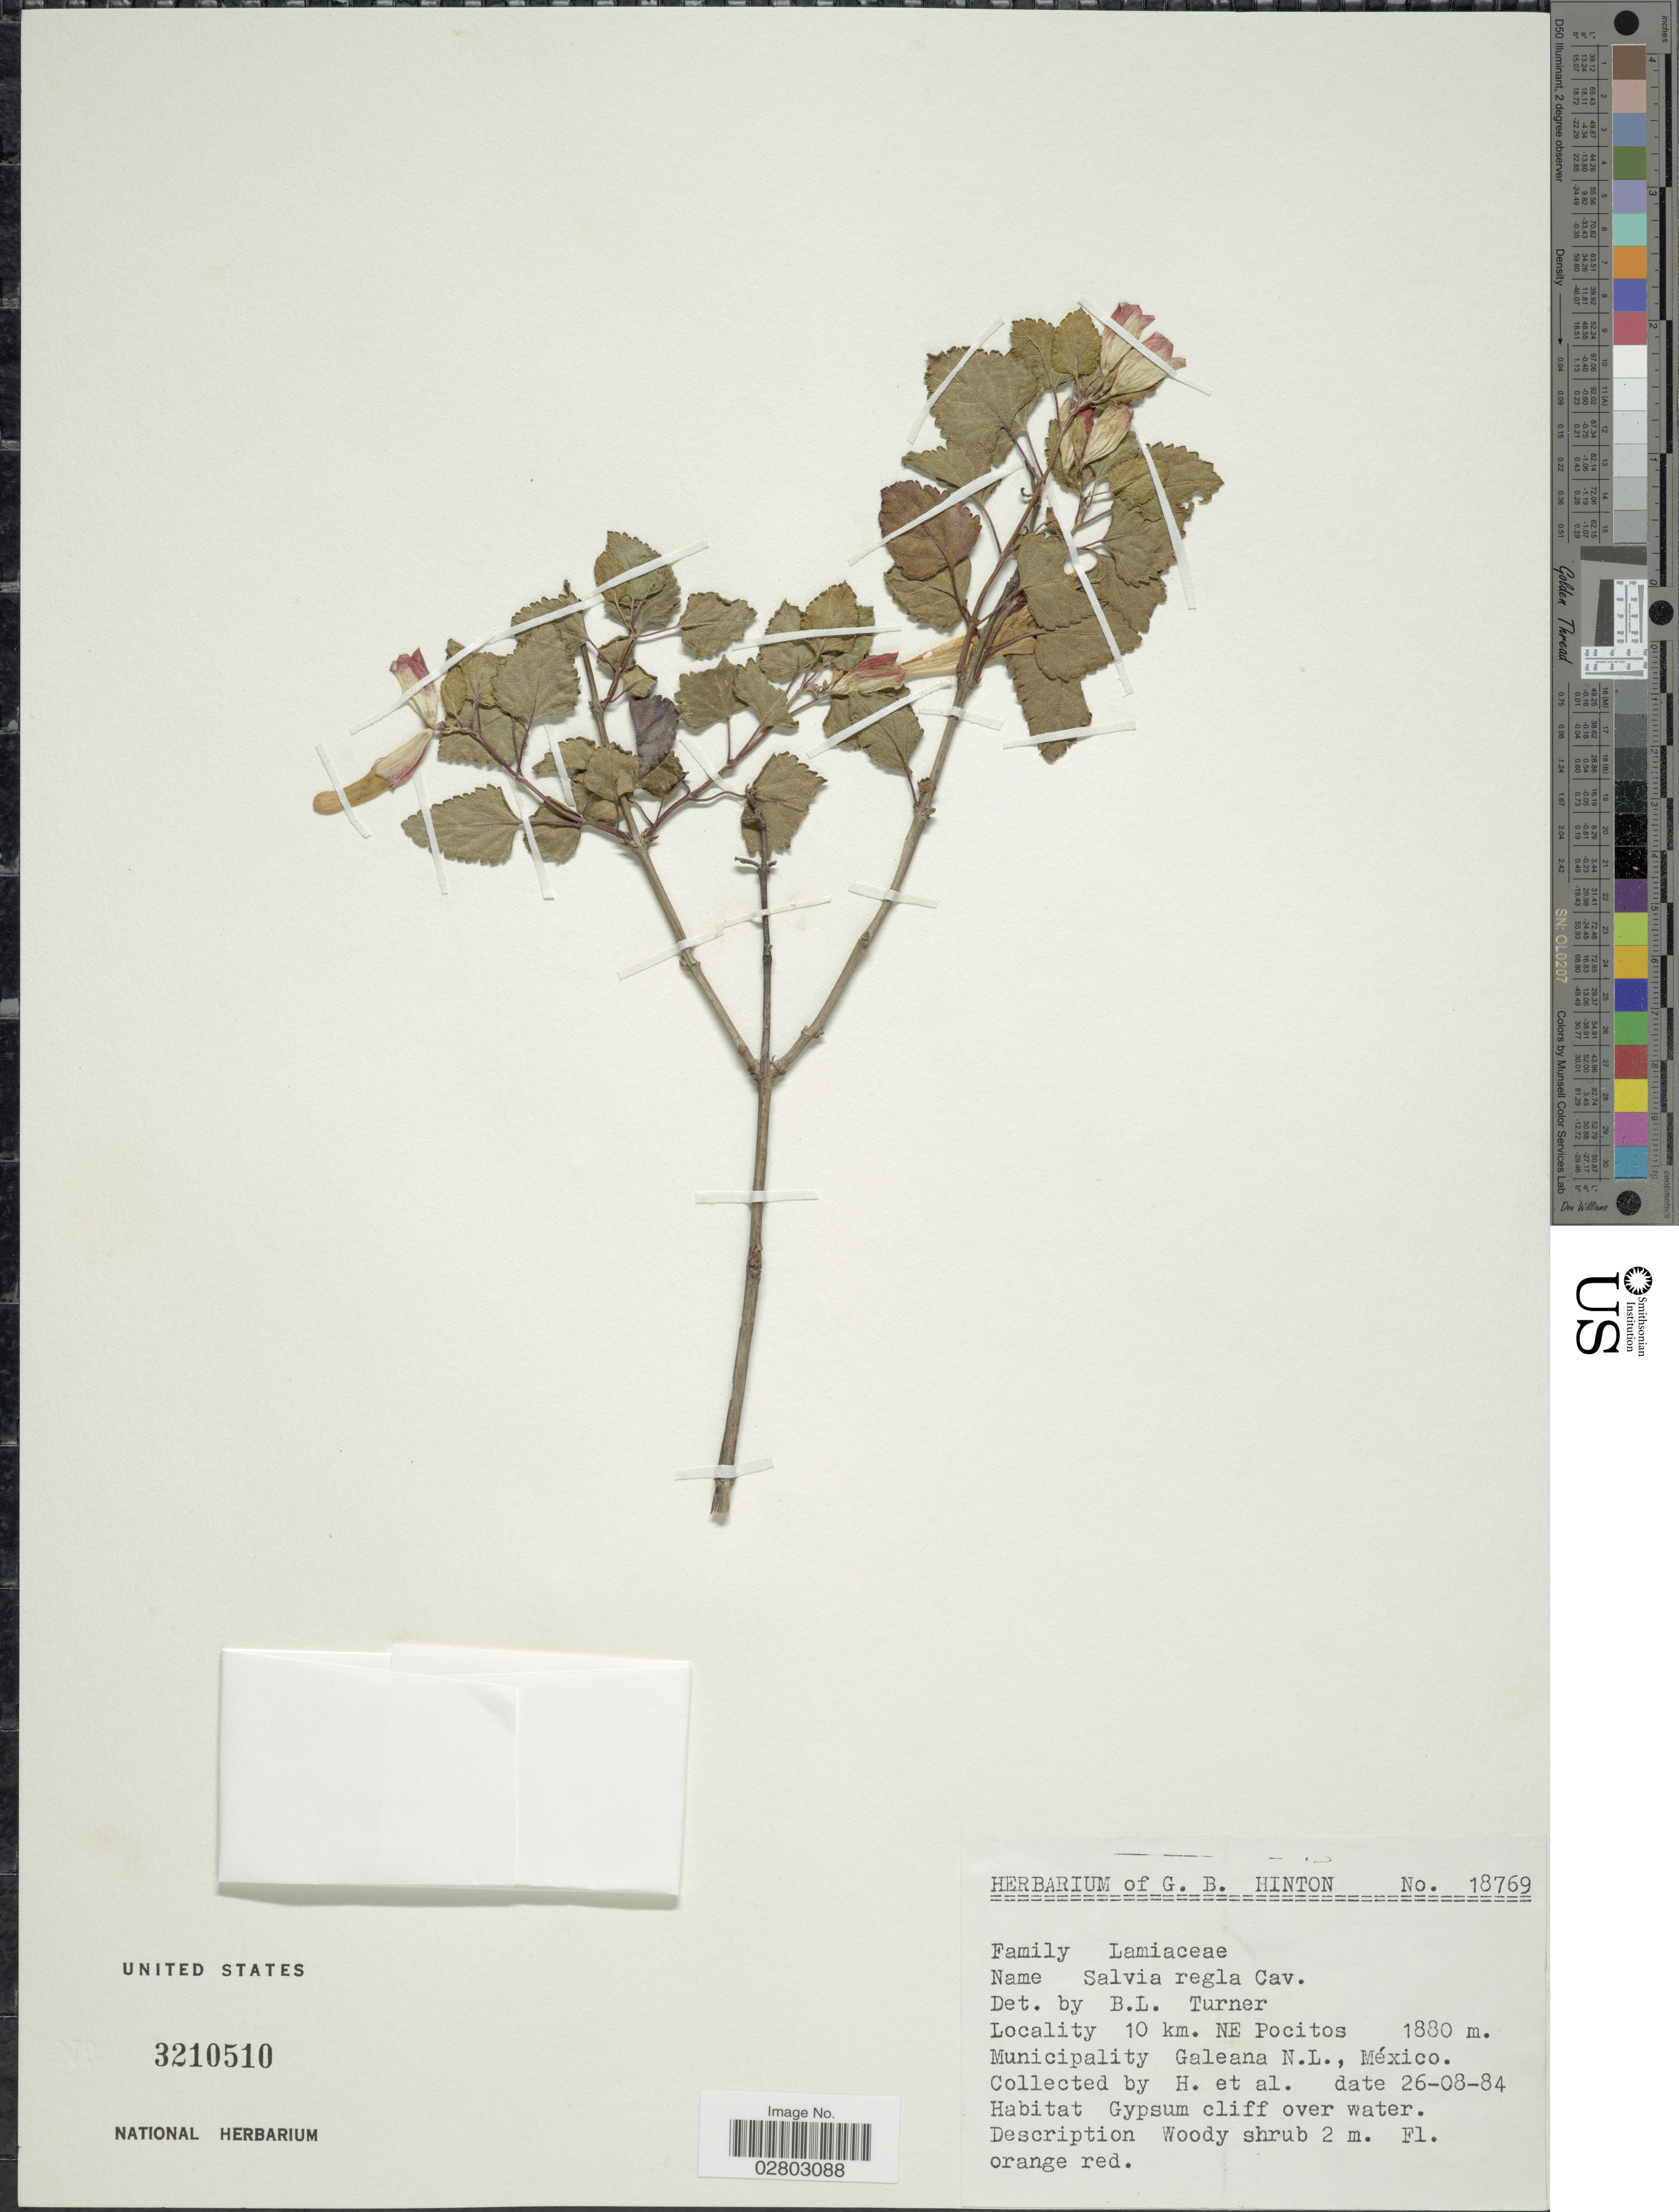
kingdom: Plantae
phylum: Tracheophyta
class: Magnoliopsida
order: Lamiales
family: Lamiaceae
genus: Salvia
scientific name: Salvia regla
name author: Cav.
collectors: G. B. Hinton & et al.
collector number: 18769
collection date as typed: Transcribed d/m/y: 26/8/84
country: Mexico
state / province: Nuevo León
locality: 10 km. NE Pocitos, Municipality Galeana N.L., México.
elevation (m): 1880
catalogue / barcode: US 3210510